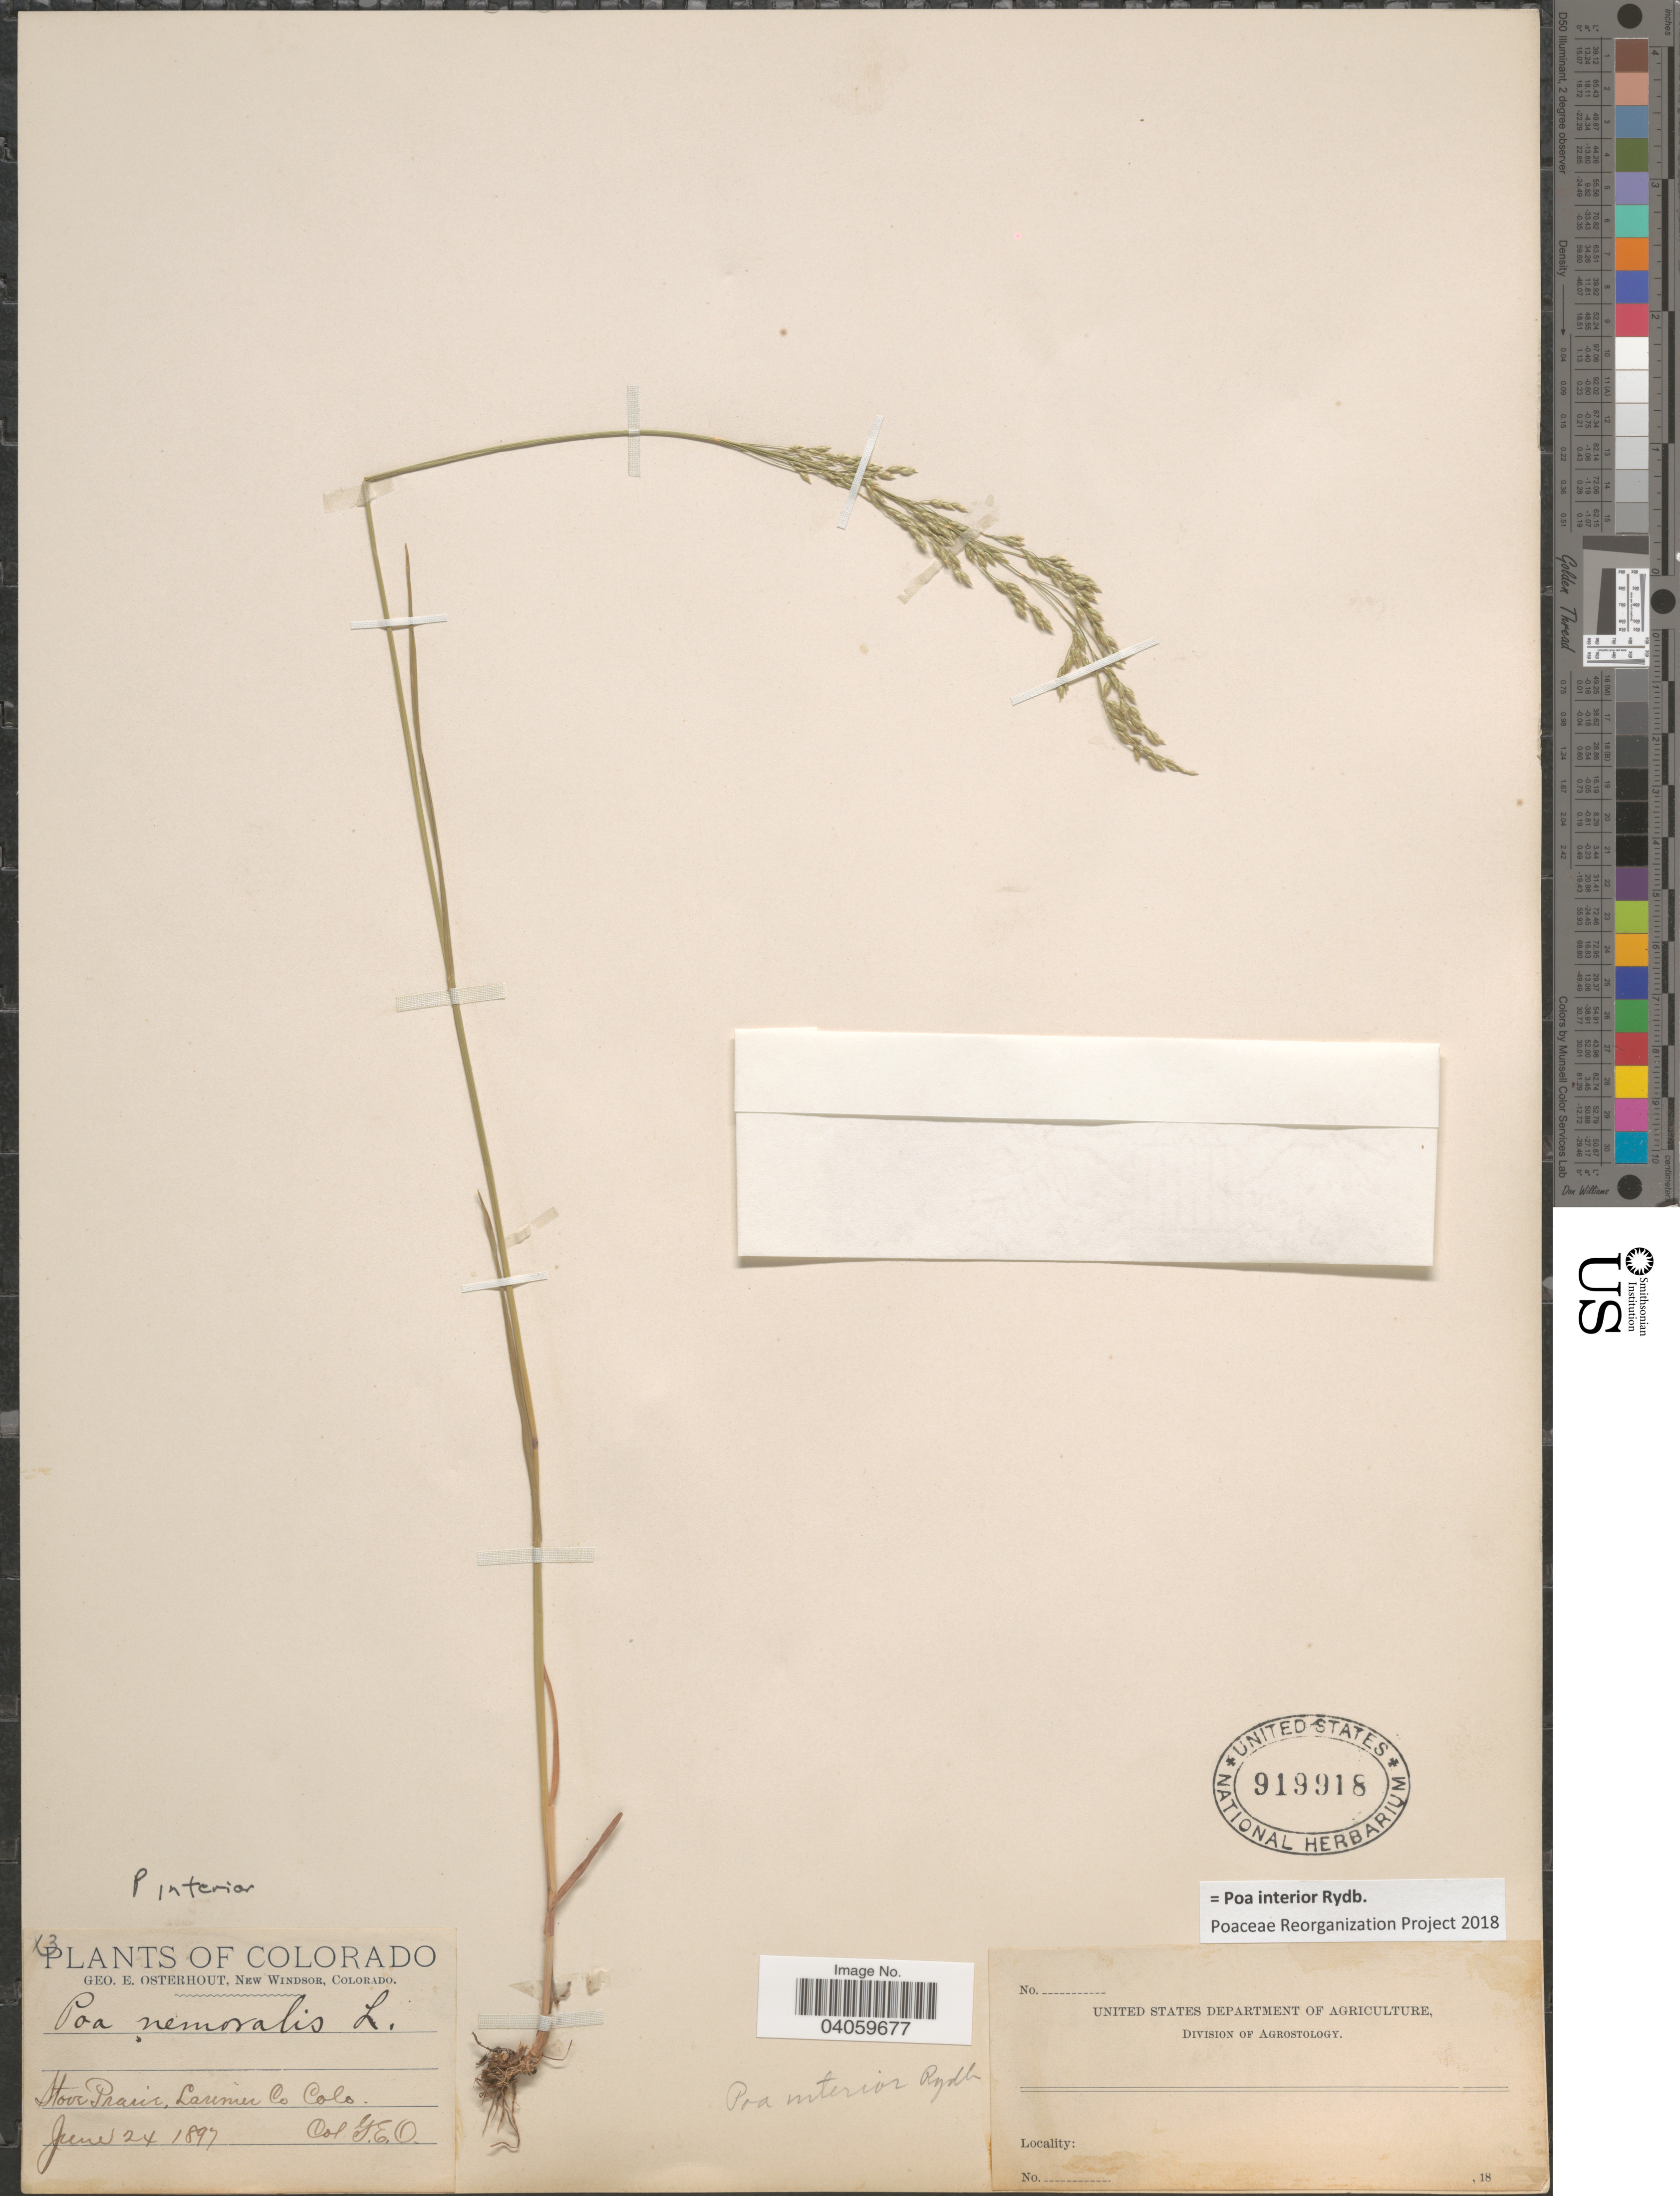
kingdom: Plantae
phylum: Tracheophyta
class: Liliopsida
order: Poales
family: Poaceae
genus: Poa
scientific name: Poa interior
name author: Rydb.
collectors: G. Osterhout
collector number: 3*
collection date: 1897-06-24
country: United States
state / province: Colorado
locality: Stove Prairie, Larimer Co.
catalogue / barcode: US 919918